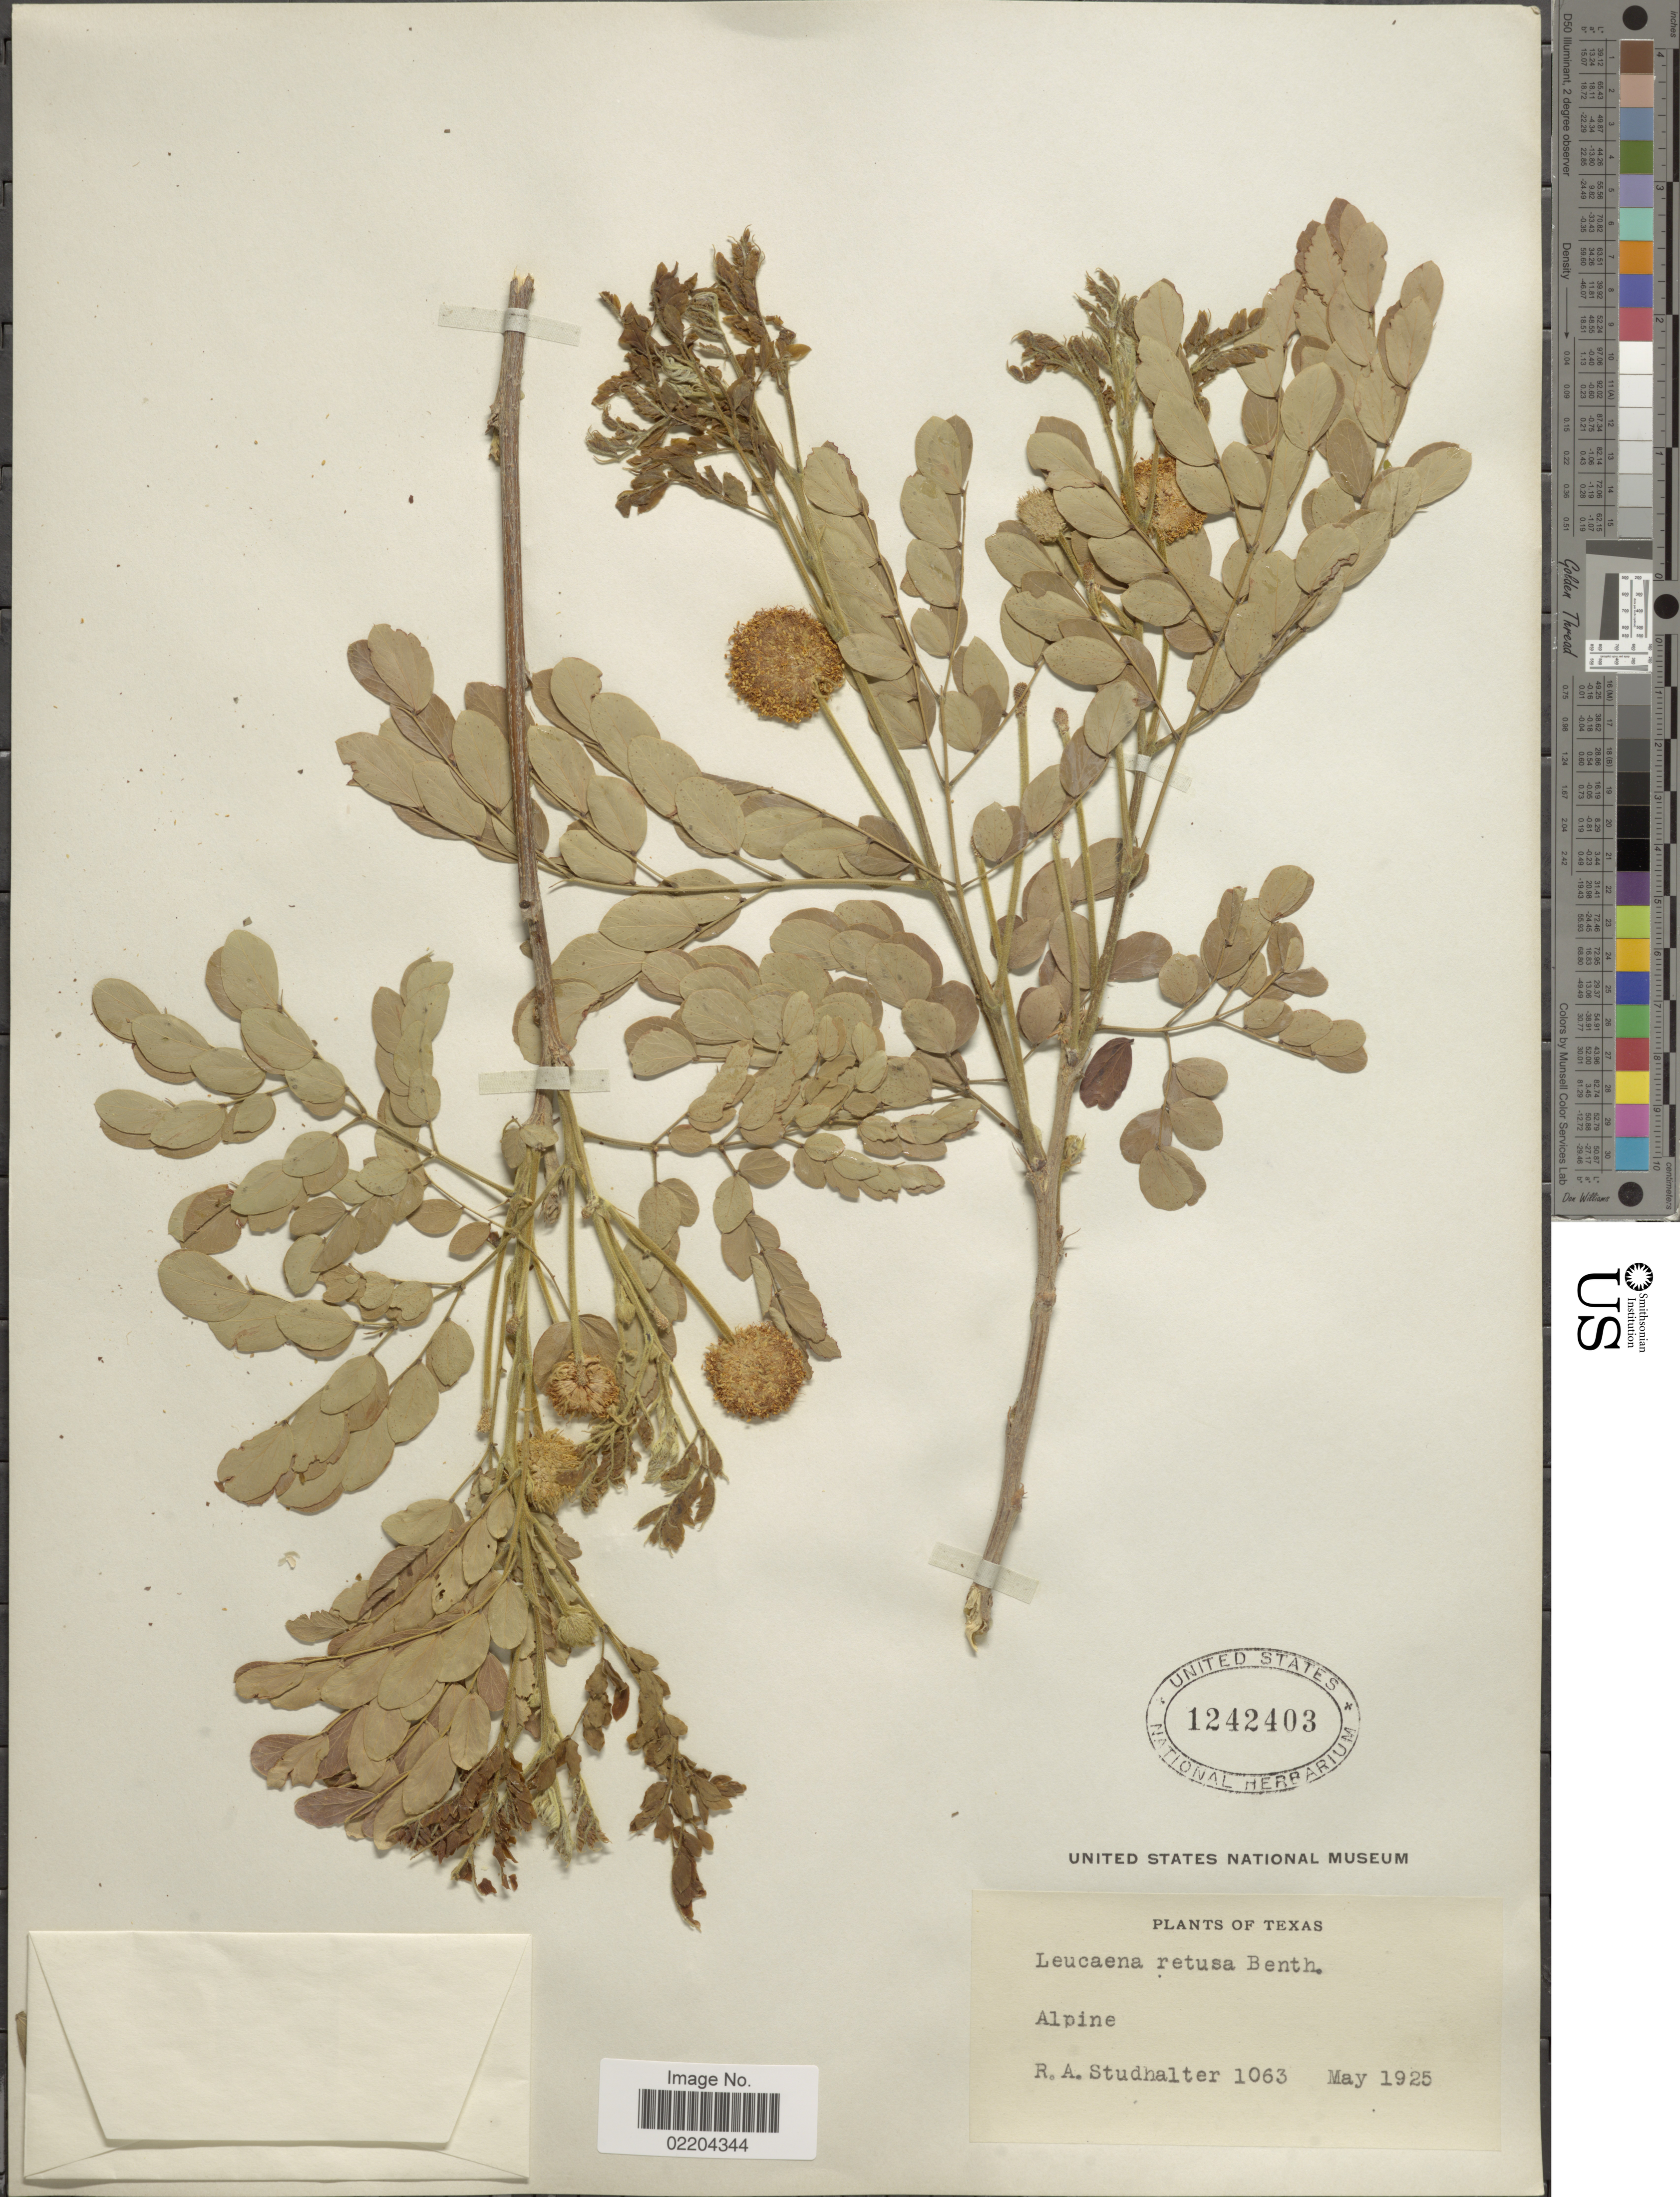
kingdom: Plantae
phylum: Tracheophyta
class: Magnoliopsida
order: Fabales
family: Fabaceae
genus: Leucaena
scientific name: Leucaena retusa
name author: Benth. in A. Gray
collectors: R. Studhalter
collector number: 1063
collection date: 1925-05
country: United States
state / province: Texas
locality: Texas, Alpine.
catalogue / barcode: US 1242403